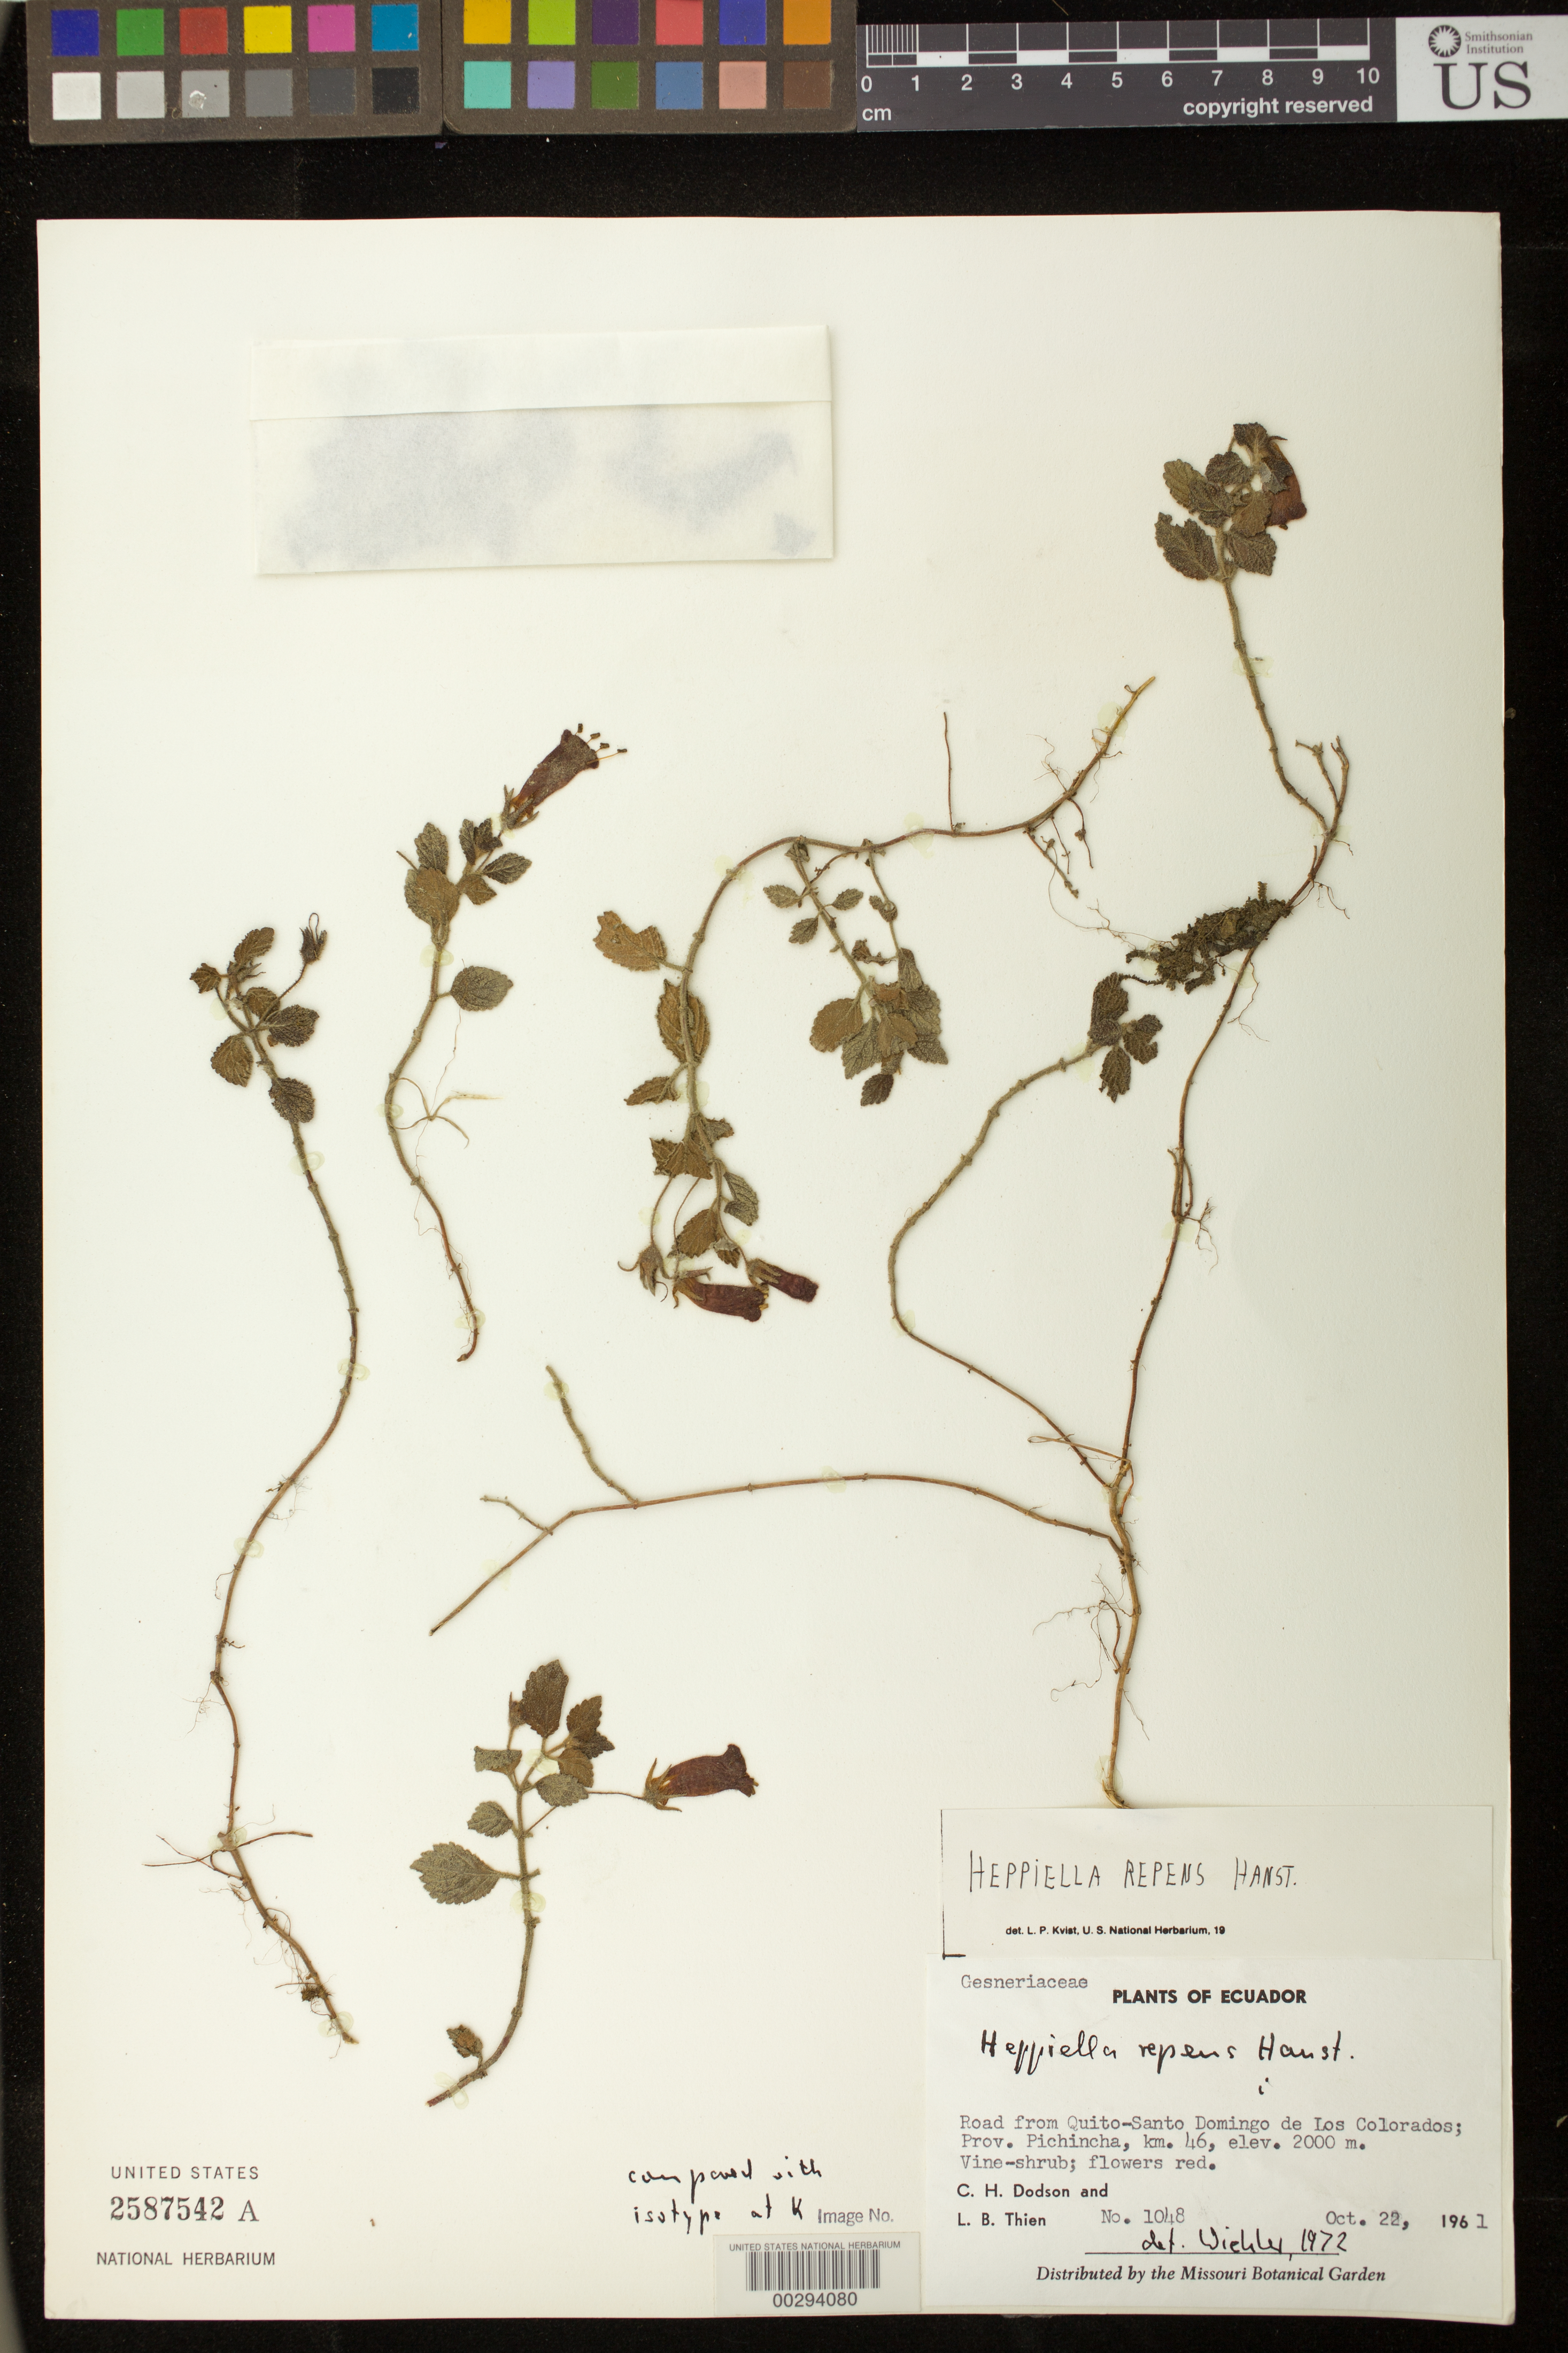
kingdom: Plantae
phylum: Tracheophyta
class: Magnoliopsida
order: Lamiales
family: Gesneriaceae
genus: Heppiella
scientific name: Heppiella repens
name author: Hanst.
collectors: C. H. Dodson & L. Thien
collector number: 1048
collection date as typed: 22 Oct 1961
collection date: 1961-10-22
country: Ecuador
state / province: Pichincha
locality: Road from Quito-Santo Domingo de los Colorados, km 46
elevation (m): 2000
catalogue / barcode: US 2587542A